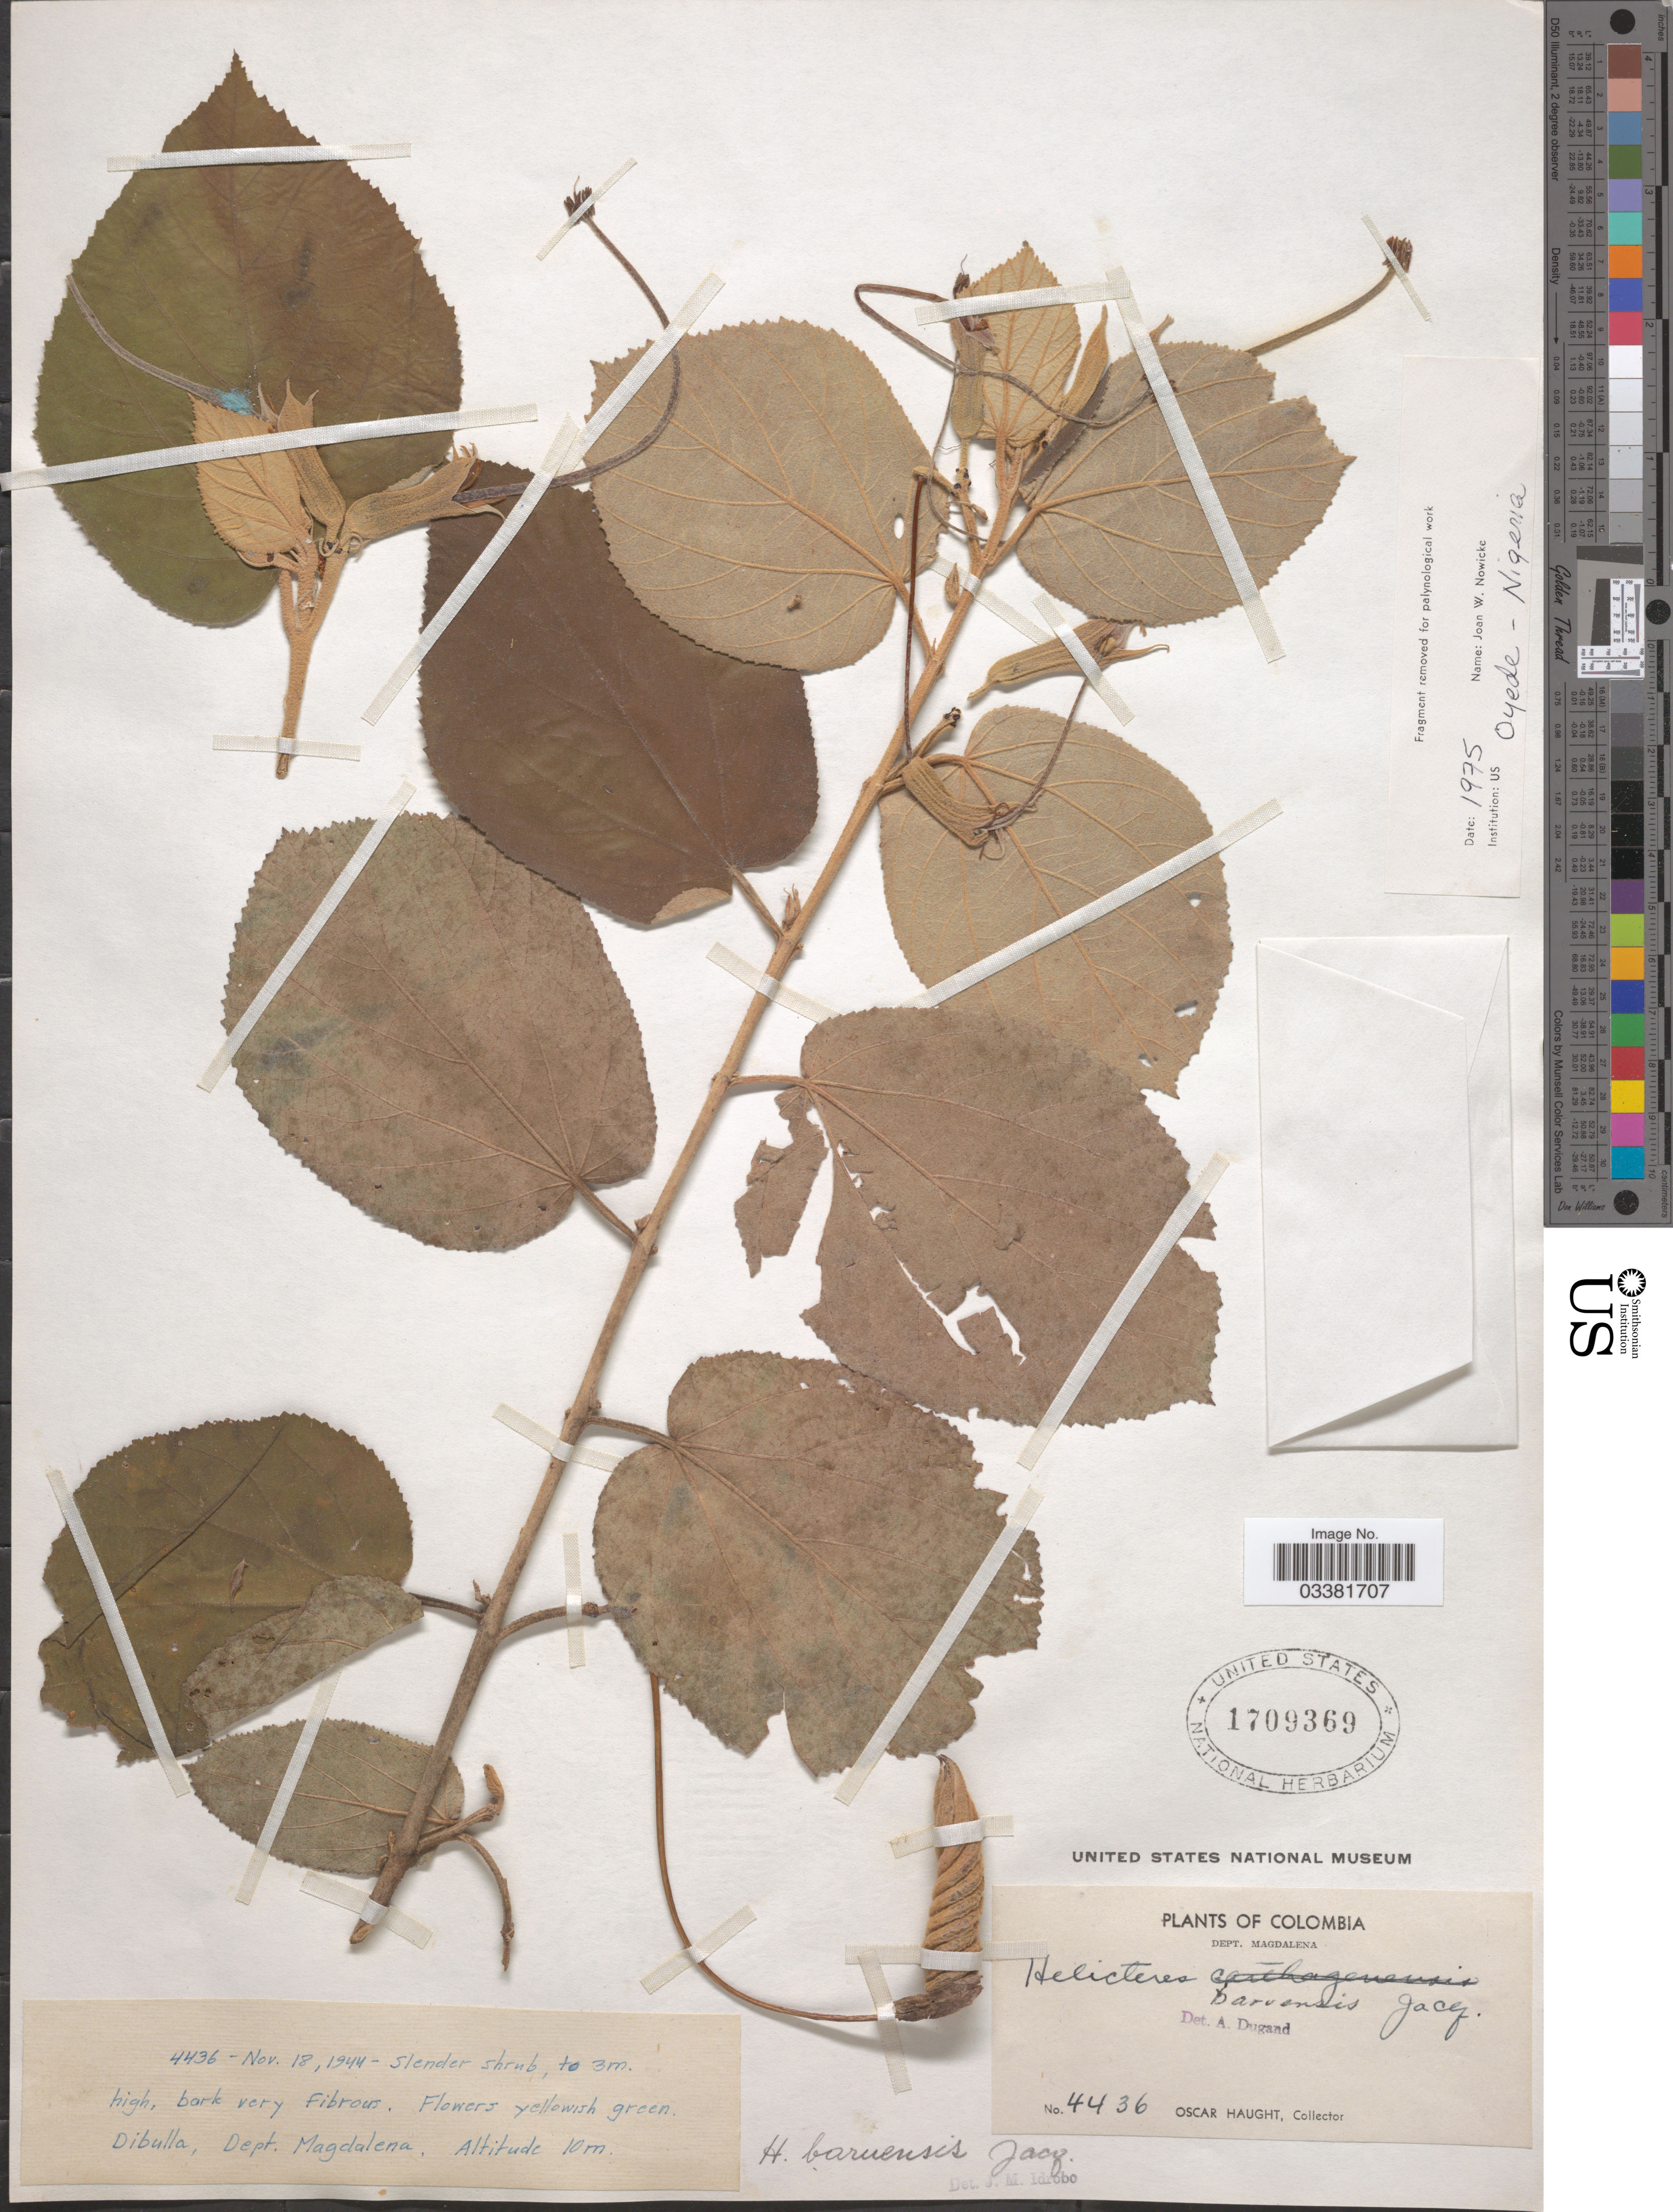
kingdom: Plantae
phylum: Tracheophyta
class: Magnoliopsida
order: Malvales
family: Malvaceae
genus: Helicteres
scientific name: Helicteres baruensis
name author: Jacq.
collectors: O. Haught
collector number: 4436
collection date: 1944-11-18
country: Colombia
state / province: Magdalena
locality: Dibulla, Dept. Magdalena.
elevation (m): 10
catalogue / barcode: US 1709369